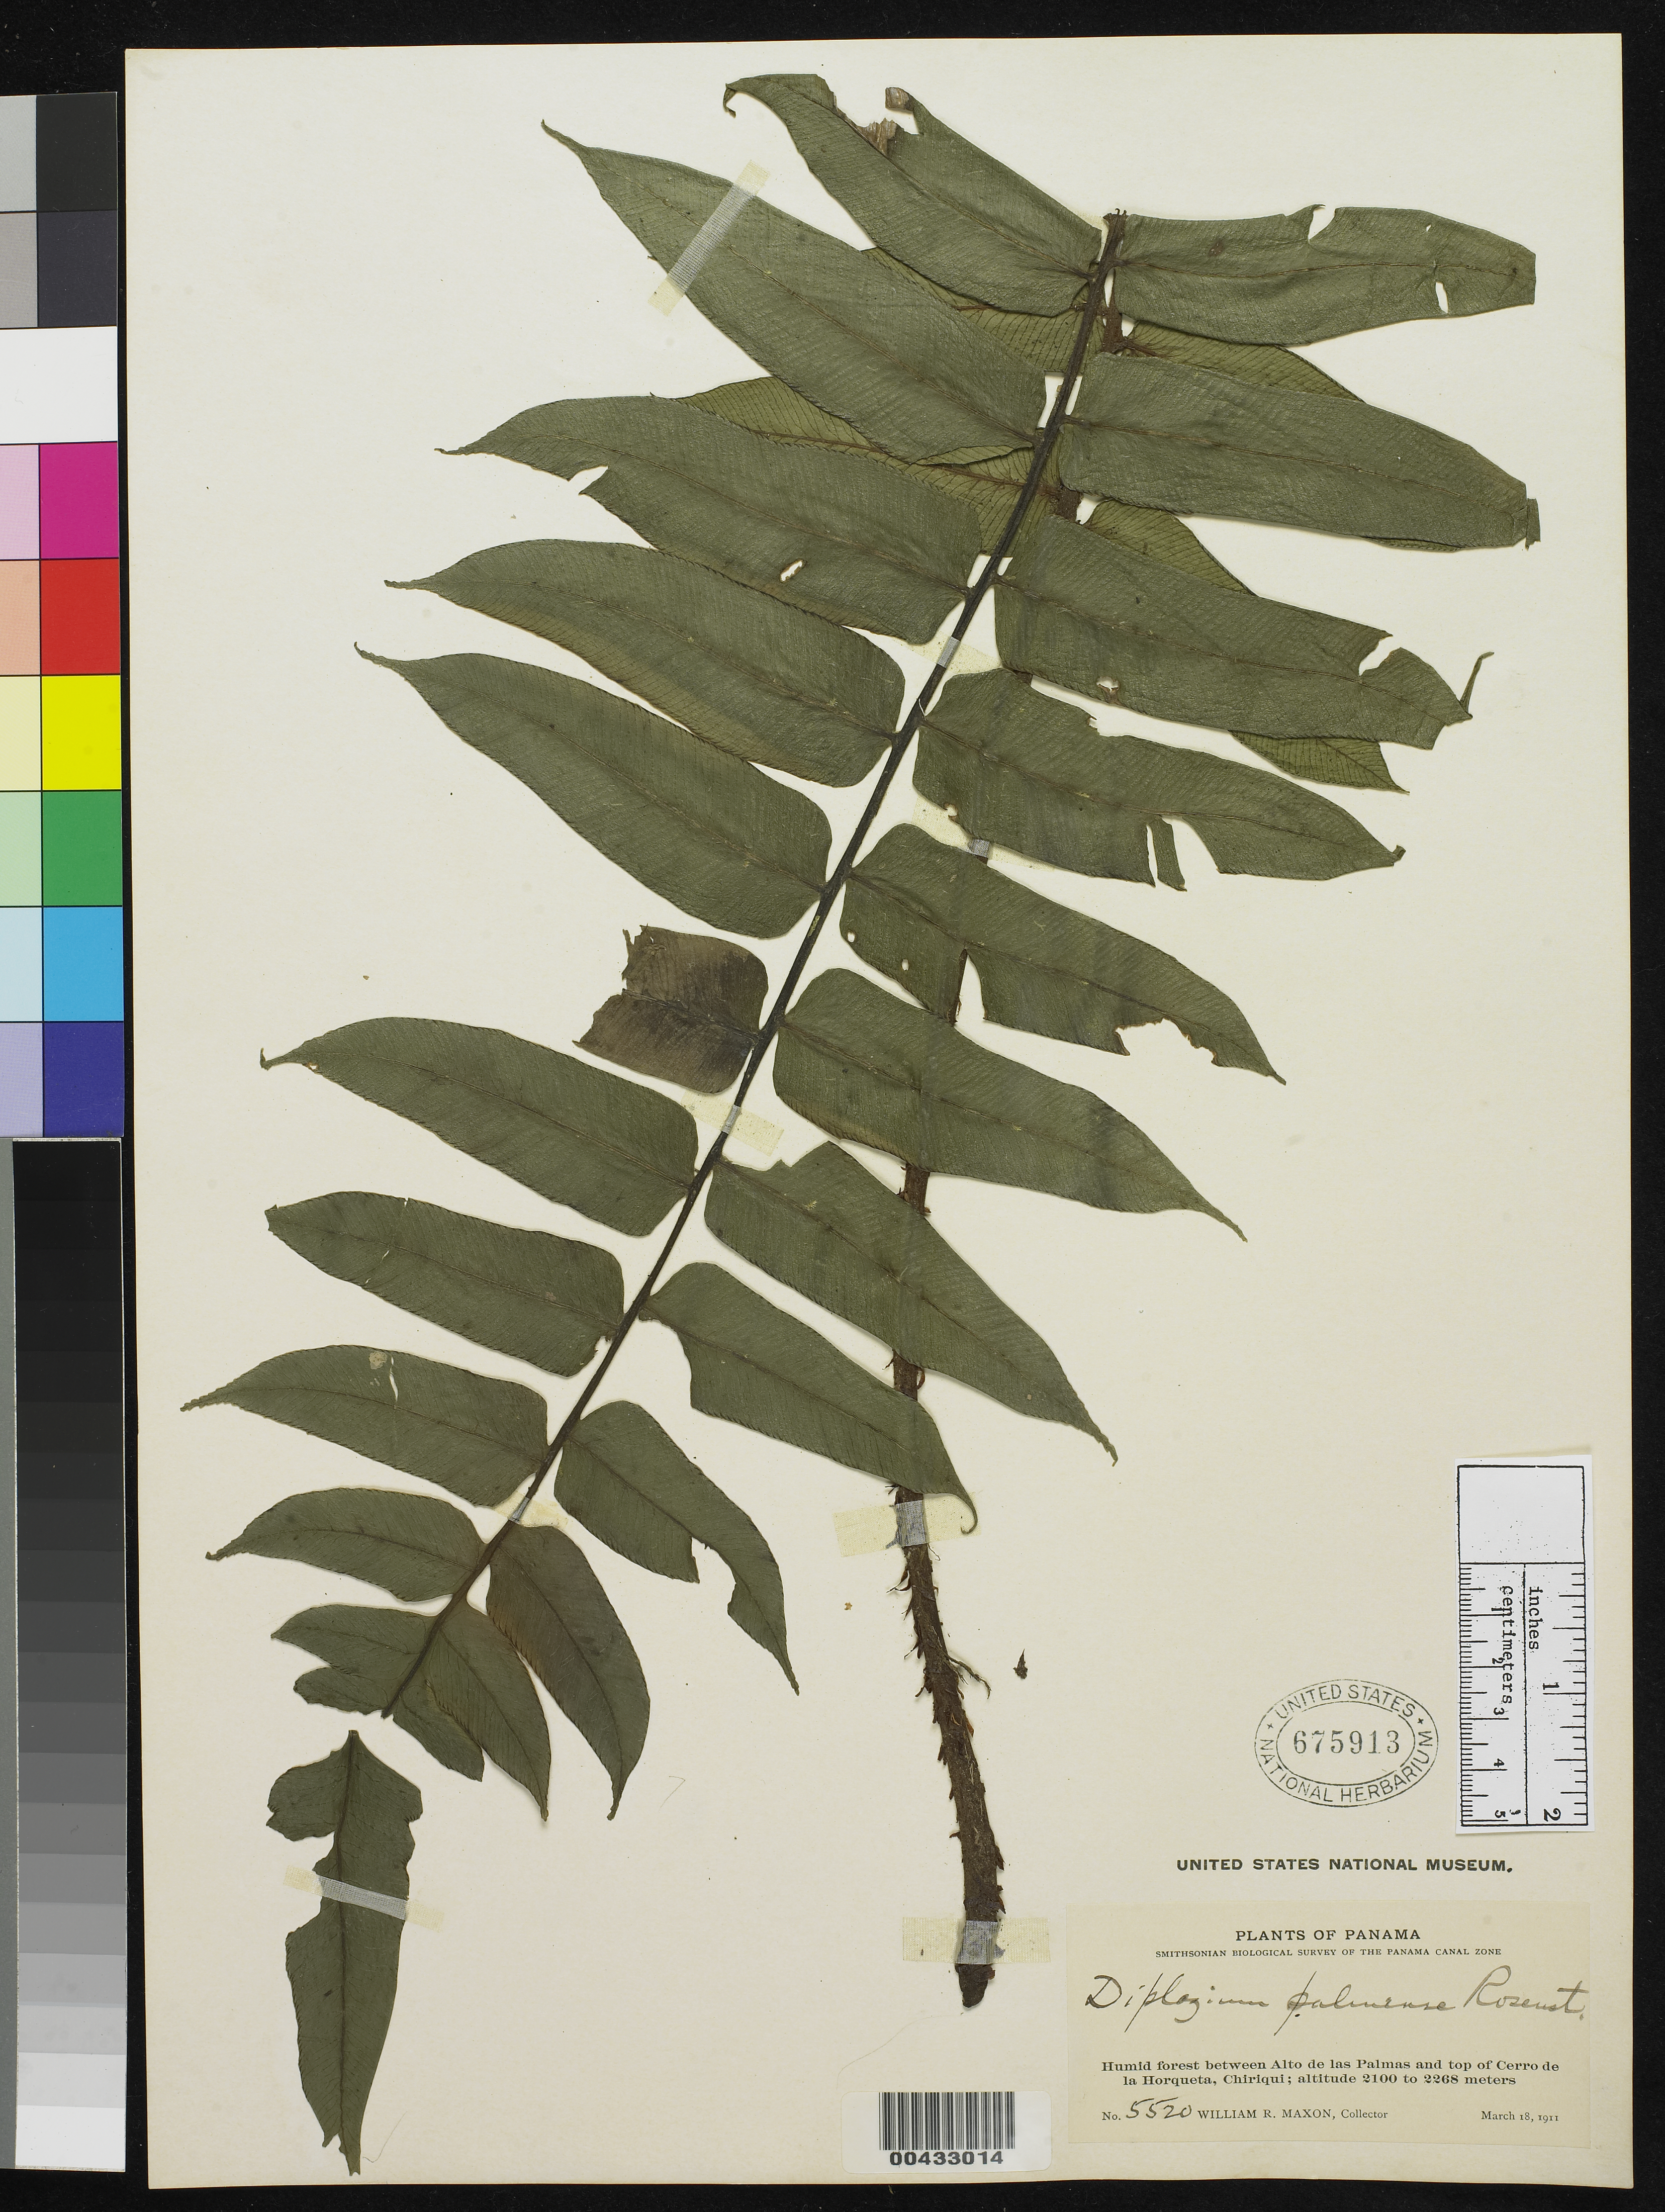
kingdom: Plantae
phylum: Tracheophyta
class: Polypodiopsida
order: Polypodiales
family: Athyriaceae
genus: Diplazium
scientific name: Diplazium panamense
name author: C.D. Adams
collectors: W. R. Maxon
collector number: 5520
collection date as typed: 18 Mar 1911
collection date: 1911-03-18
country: Panama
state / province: Chiriquí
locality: Between Alto de Las Palmas & top of Cerro de La Horqueta.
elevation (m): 2100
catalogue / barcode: US 675913